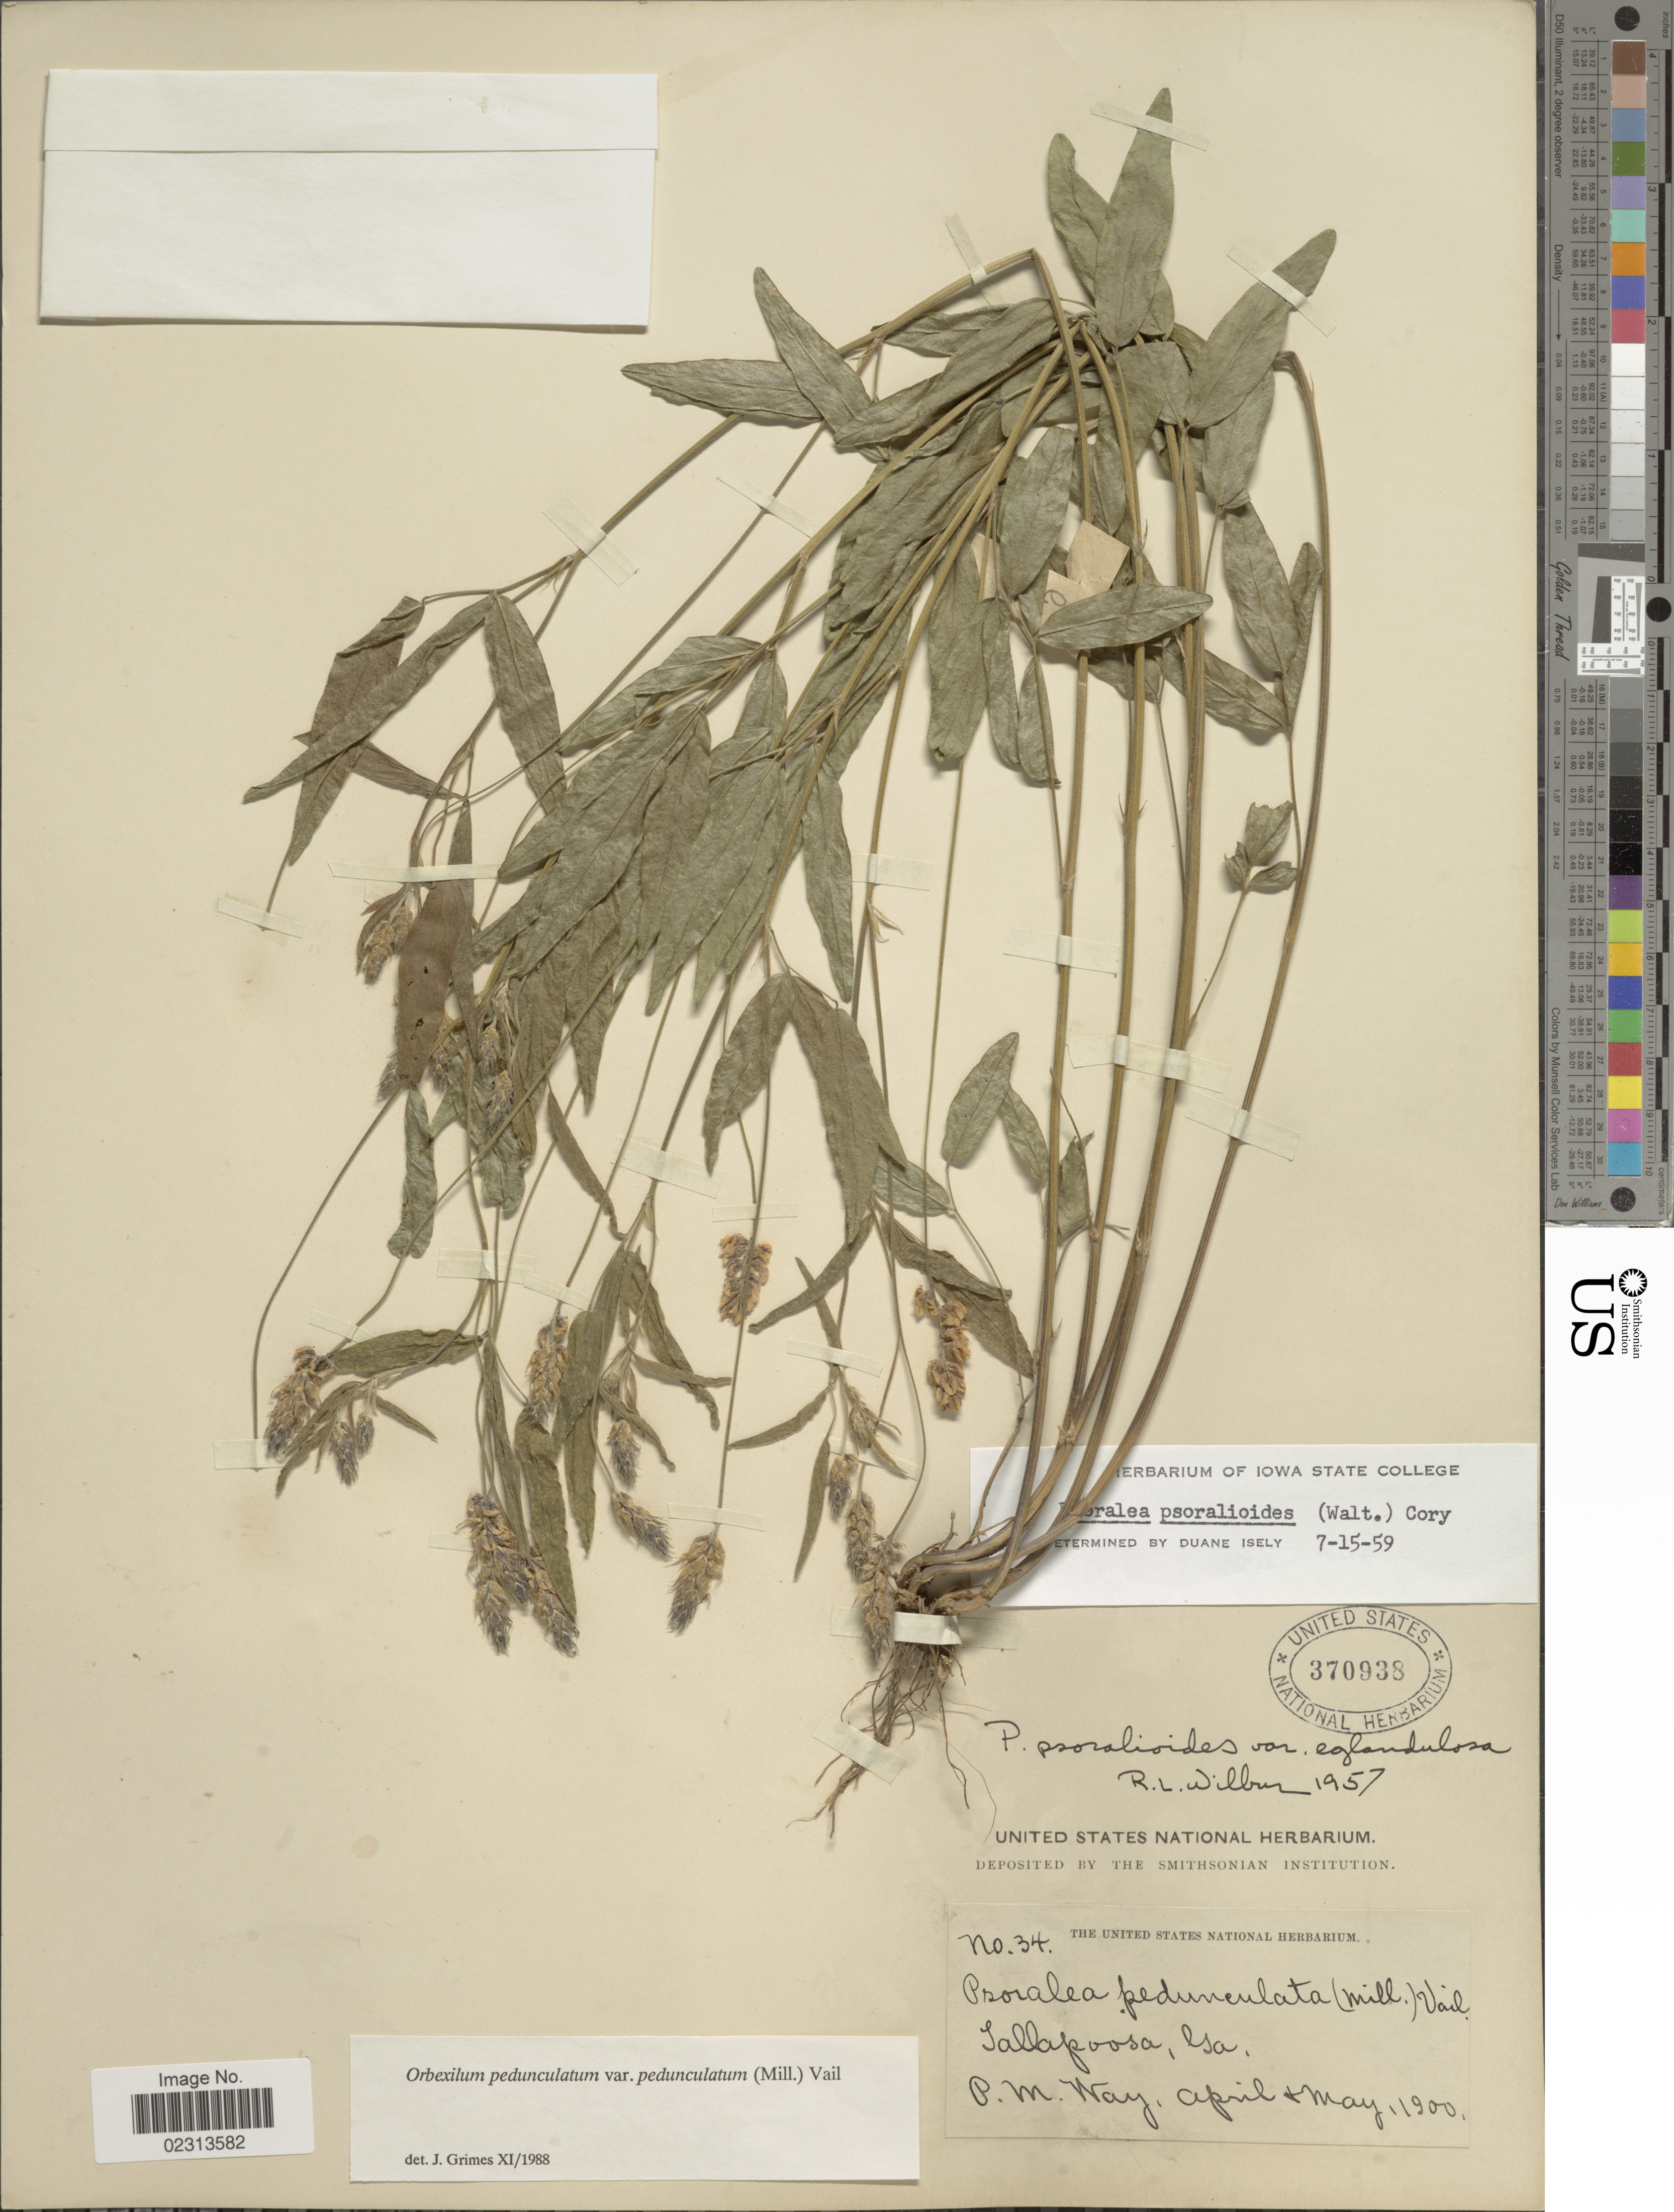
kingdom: Plantae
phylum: Tracheophyta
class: Magnoliopsida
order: Fabales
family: Fabaceae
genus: Orbexilum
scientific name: Orbexilum pedunculatum var. pedunculatum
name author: (Miller) Rydberg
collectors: P. Way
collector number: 34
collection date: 1900-04/1900-05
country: United States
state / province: Georgia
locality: Tallapoosa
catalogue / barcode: US 370938